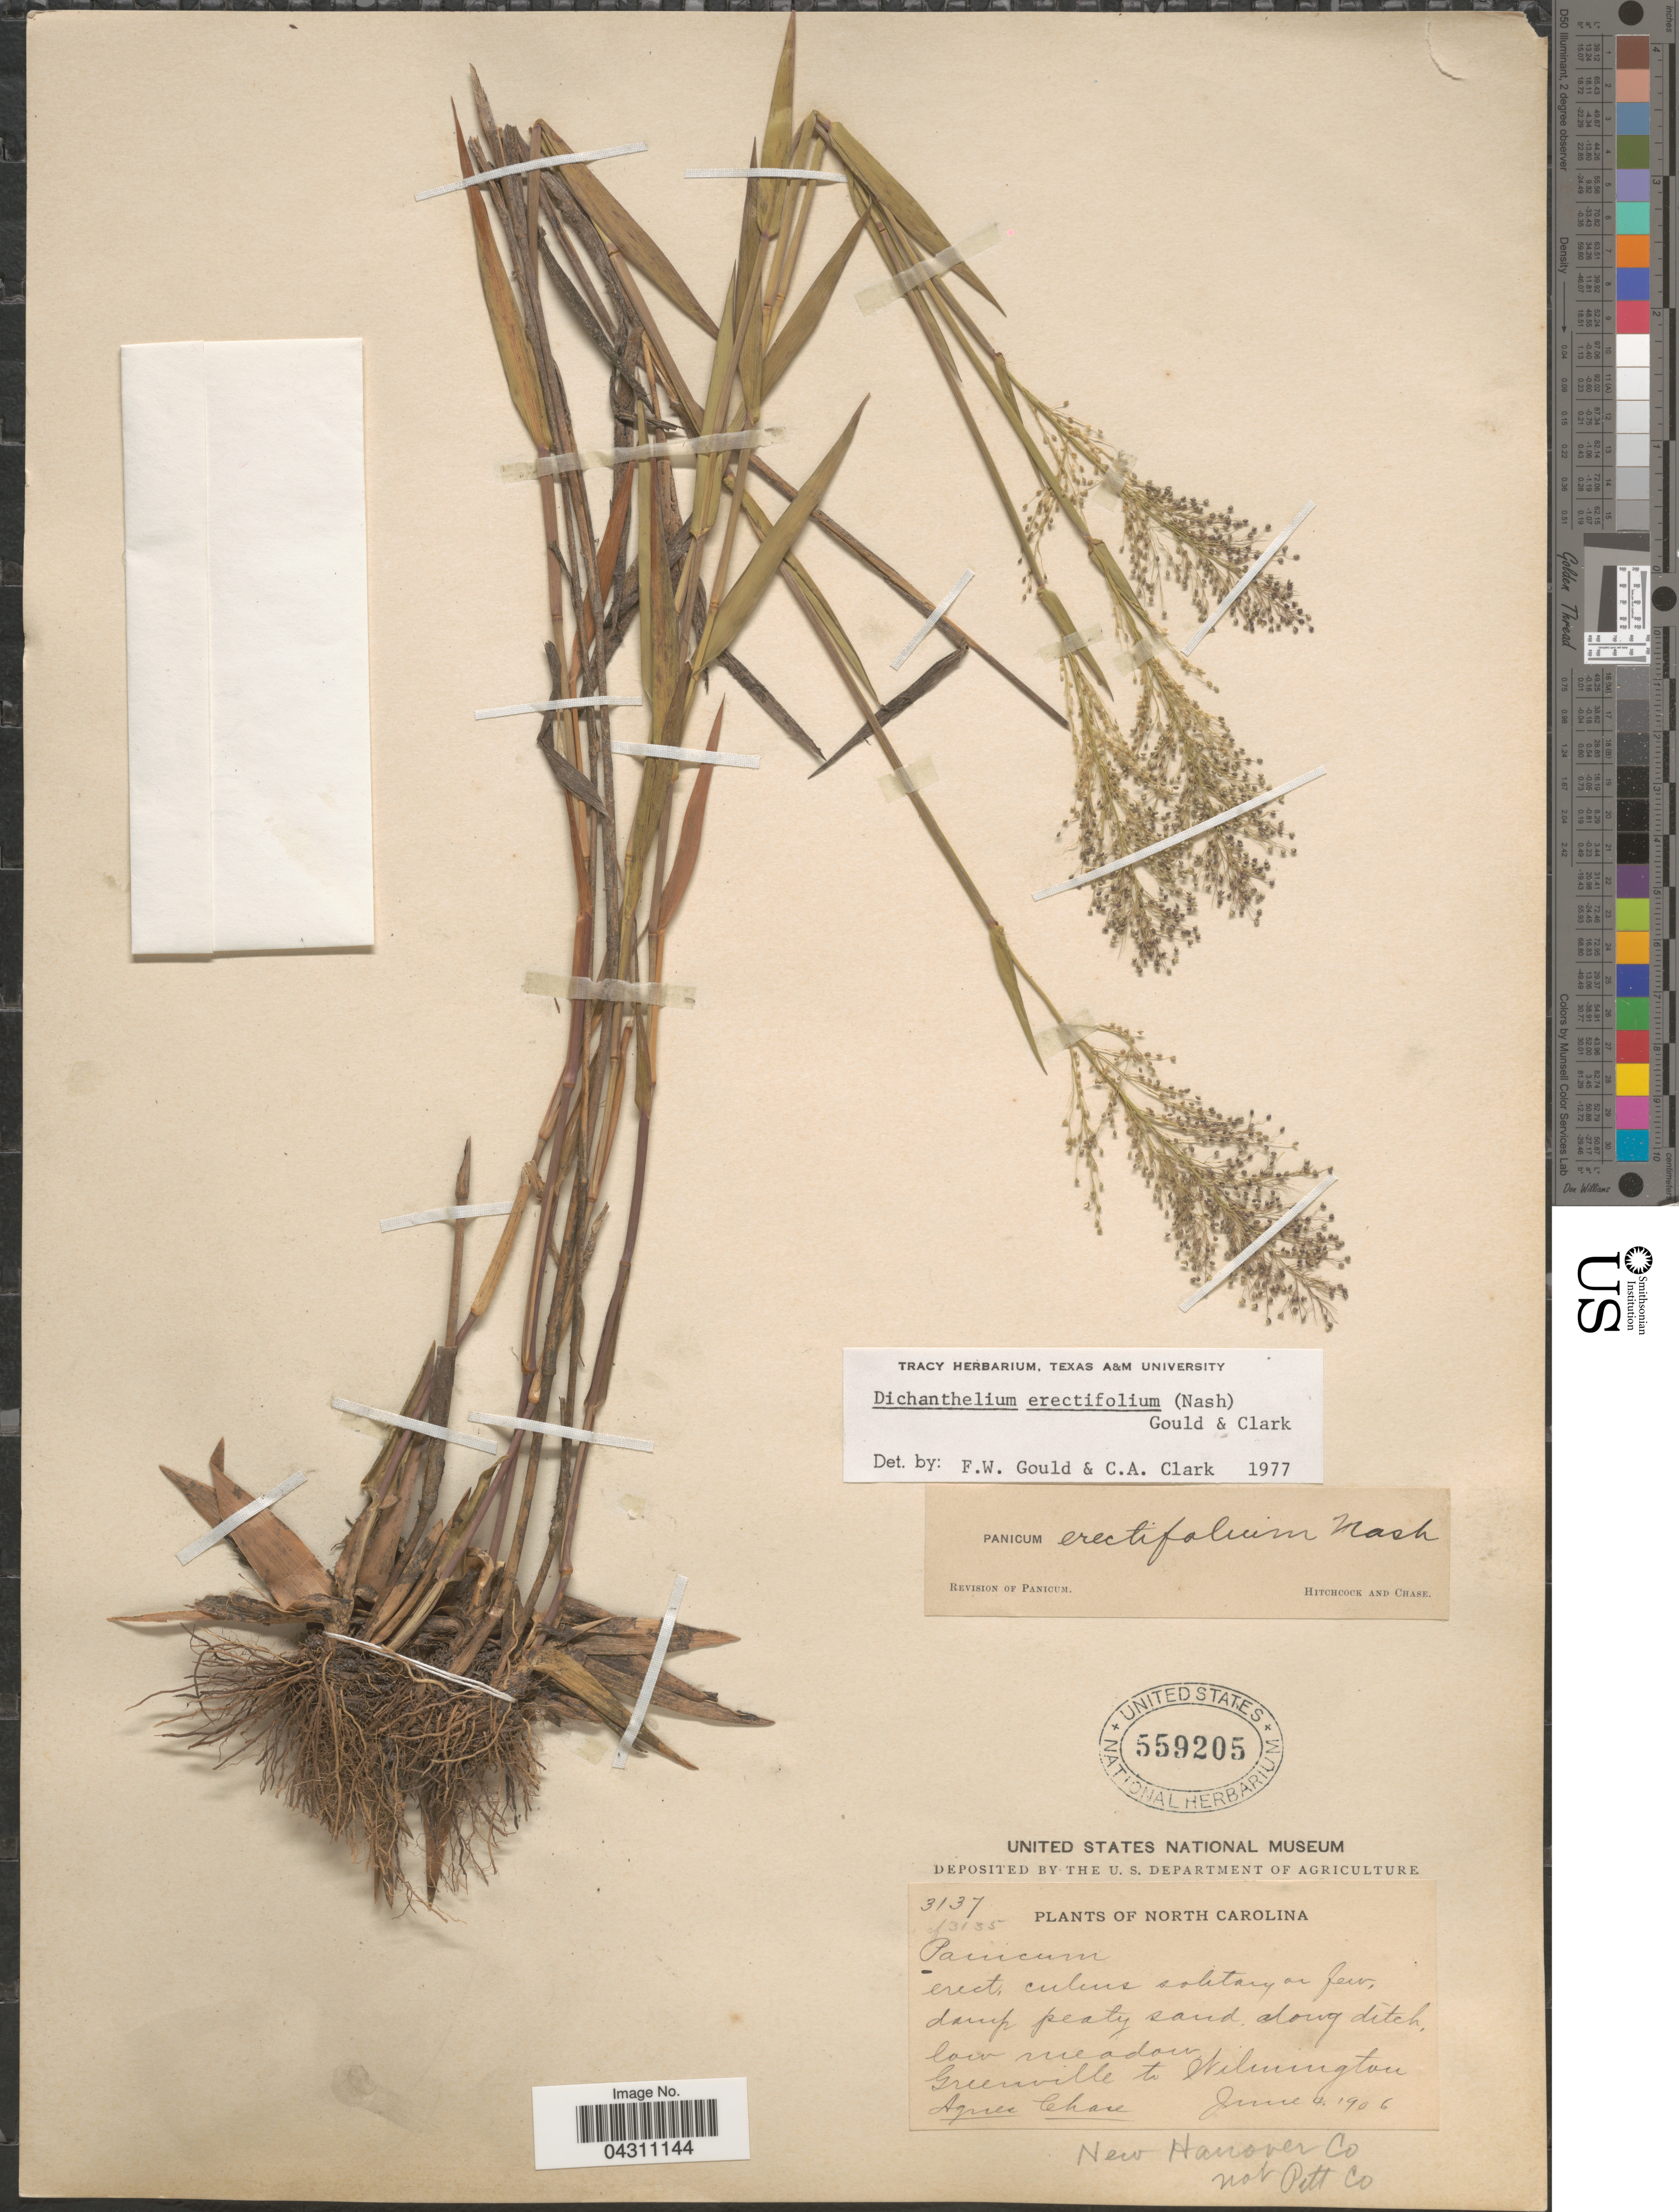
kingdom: Plantae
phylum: Tracheophyta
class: Liliopsida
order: Poales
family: Poaceae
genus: Dichanthelium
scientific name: Dichanthelium sphaerocarpon var. floridanum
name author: (Vasey) Davidse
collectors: A. Chase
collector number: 3137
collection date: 1906-06-04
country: United States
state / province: North Carolina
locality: Damp peaty sand, along ditch, low meadow. Greenville to Wilmington. New Hanover Co.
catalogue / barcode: US 559205